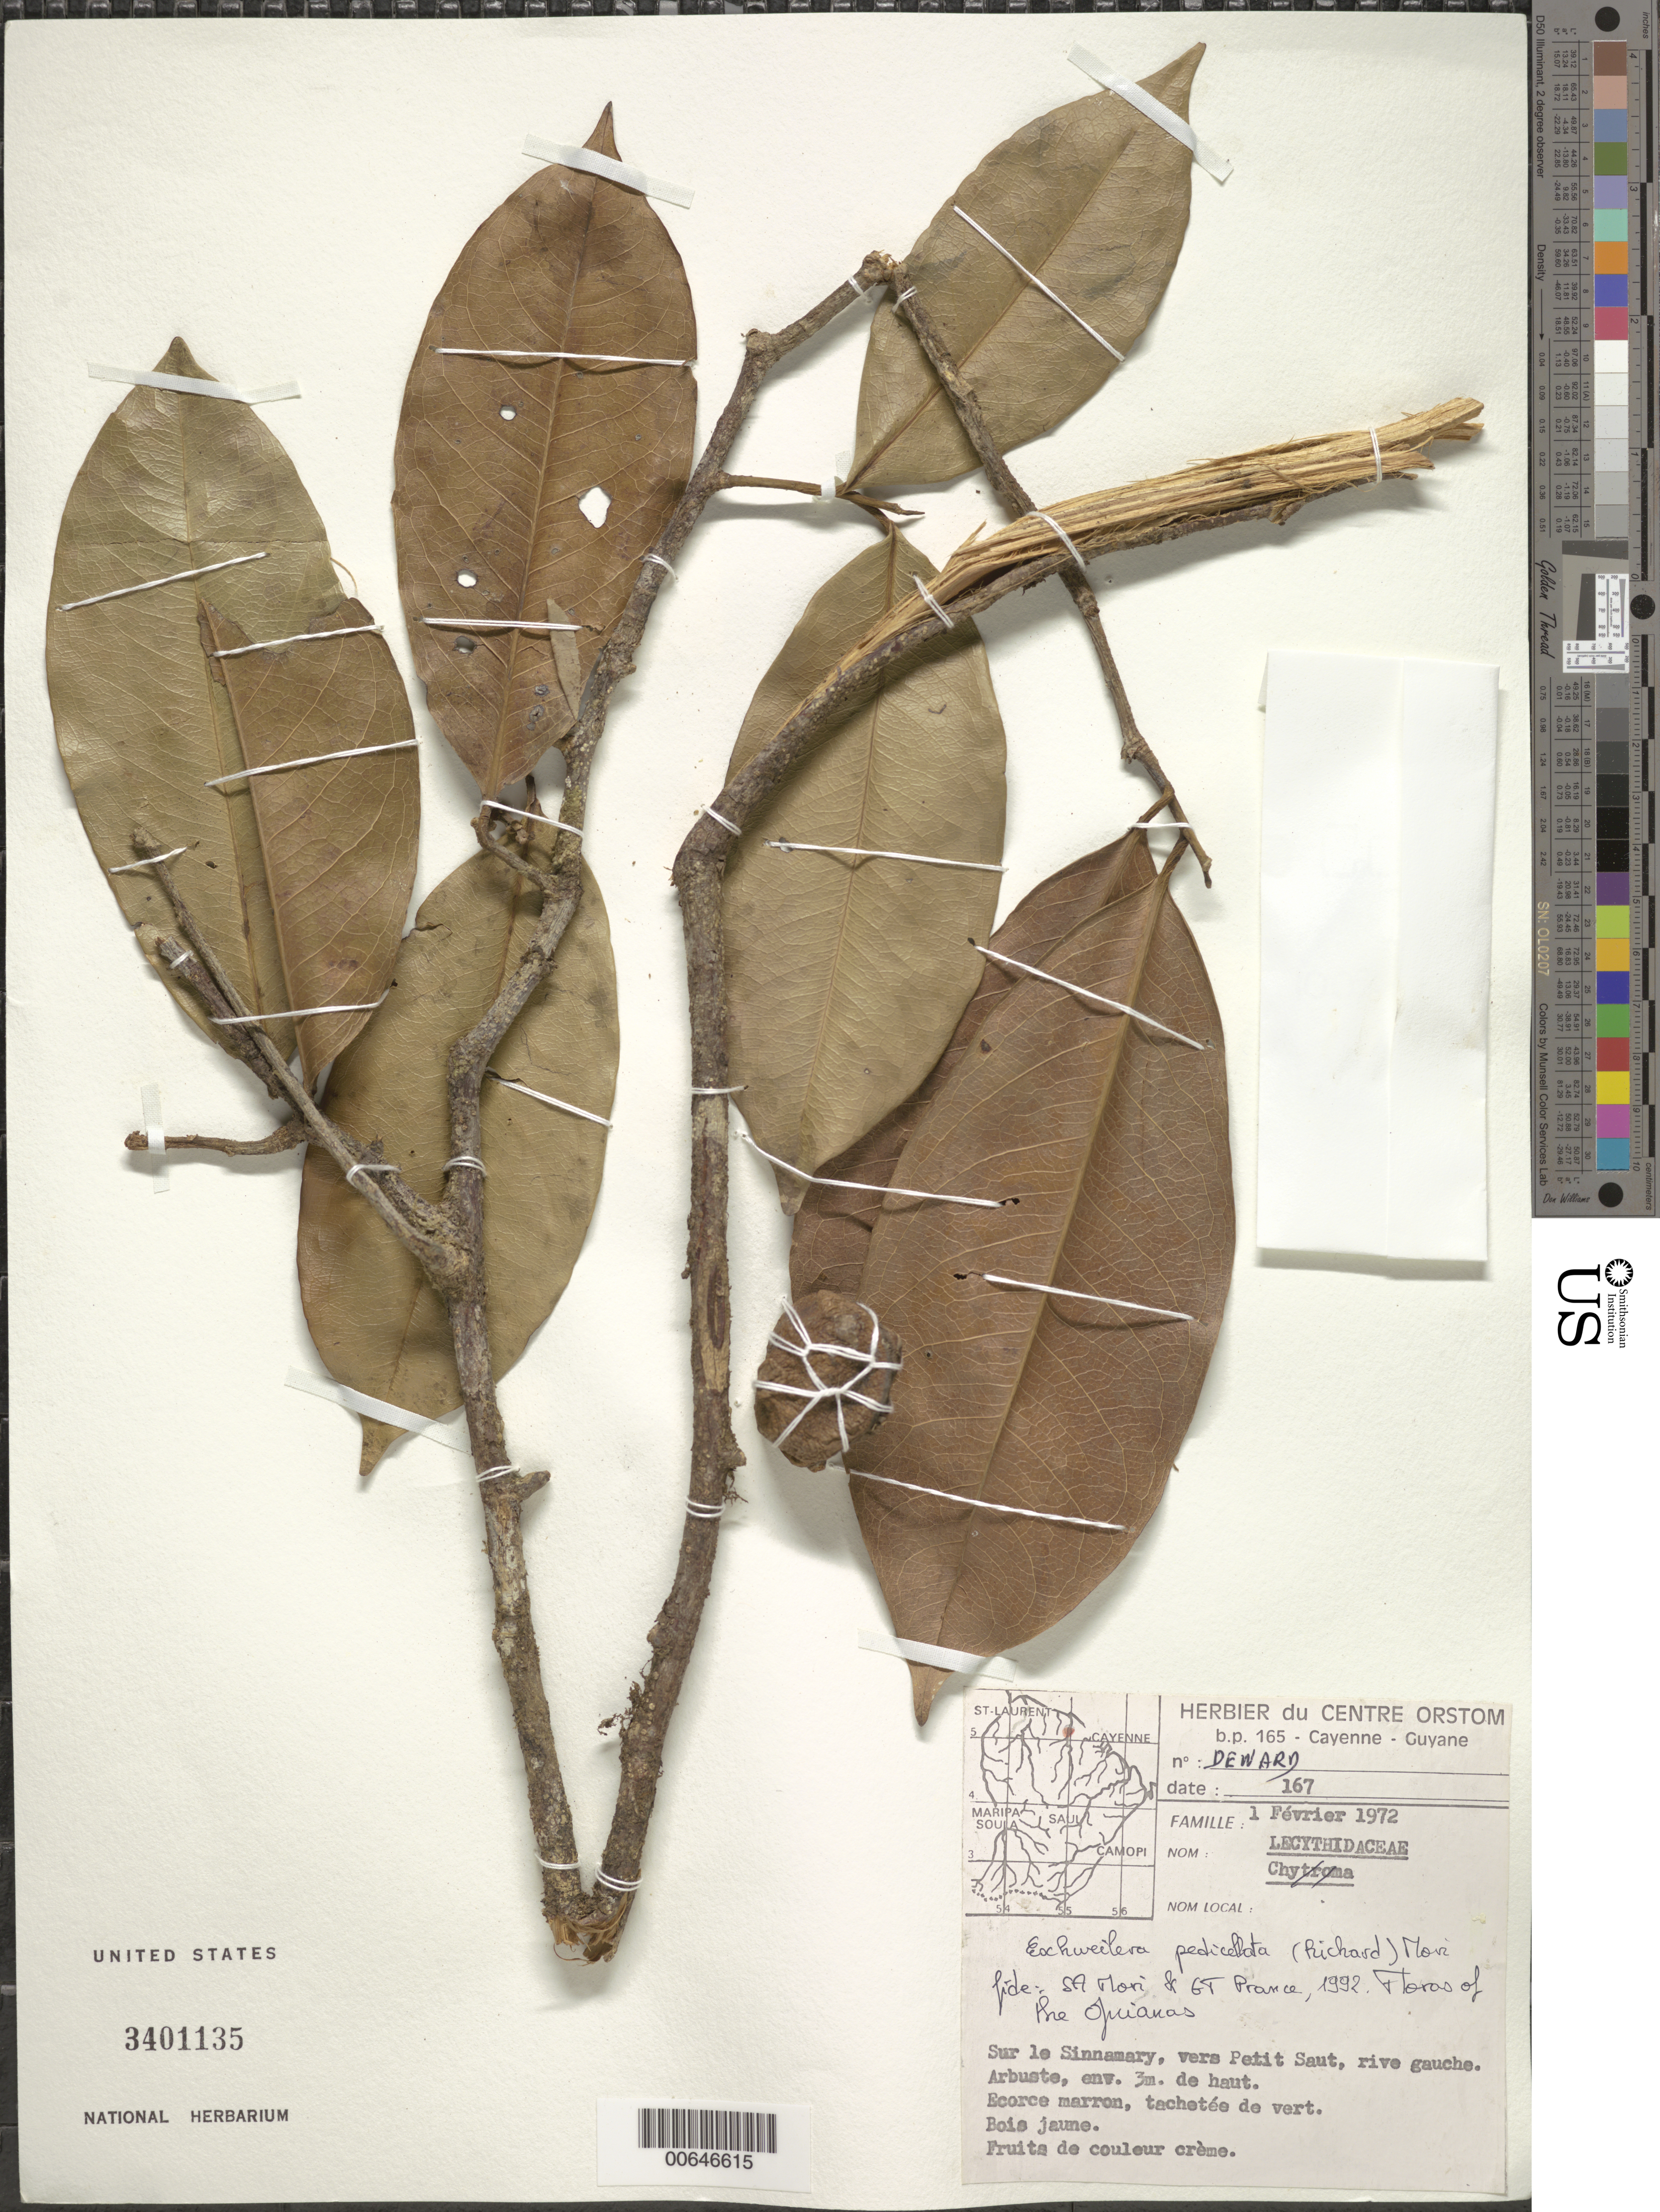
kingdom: Plantae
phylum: Tracheophyta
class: Magnoliopsida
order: Ericales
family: Lecythidaceae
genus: Eschweilera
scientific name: Eschweilera pedicellata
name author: (Rich.) S.A. Mori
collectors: G. Deward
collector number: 167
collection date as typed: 1-Feb-72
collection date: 1972-02-01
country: French Guiana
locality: Sinnamary R., vers Petit Saut, rive gauche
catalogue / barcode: US 3401135